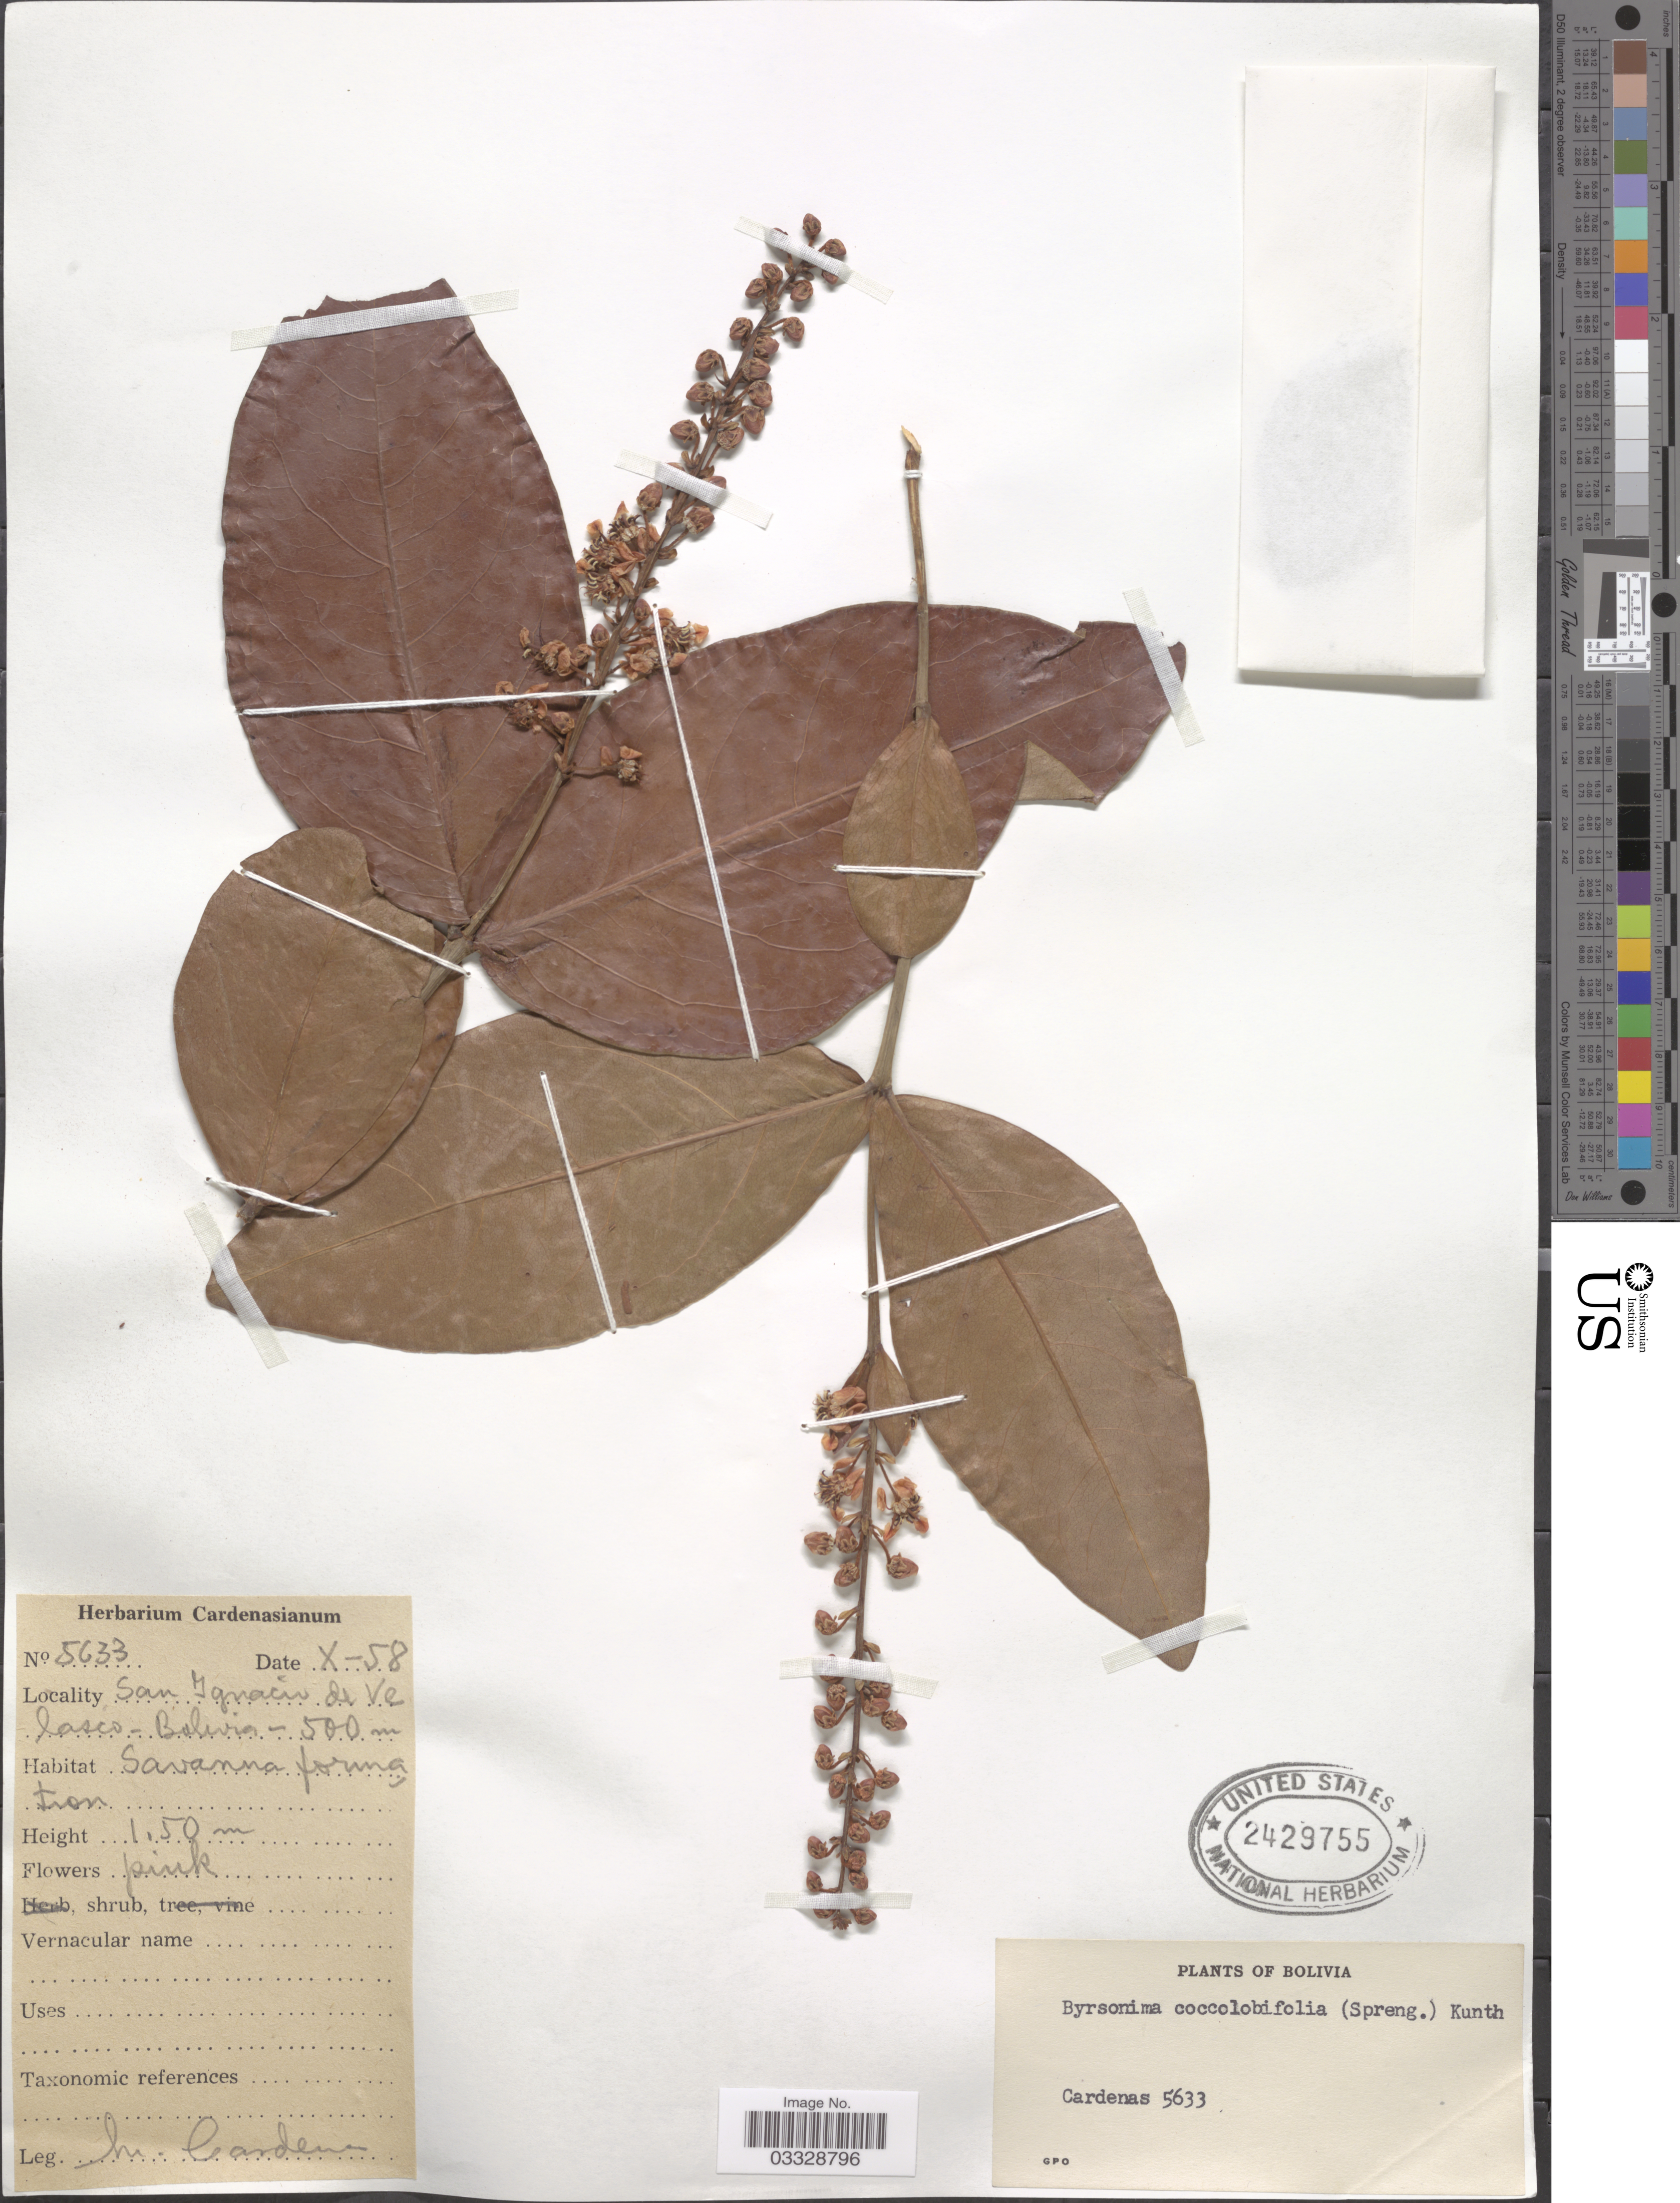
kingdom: Plantae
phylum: Tracheophyta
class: Magnoliopsida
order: Malpighiales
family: Malpighiaceae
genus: Byrsonima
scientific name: Byrsonima coccolobifolia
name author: Kunth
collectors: M. Cárdenas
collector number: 5633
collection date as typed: Transcribed d/m/y: /10/58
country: Bolivia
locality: San Ignacio de Velasco.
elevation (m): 500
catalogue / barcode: US 2429755